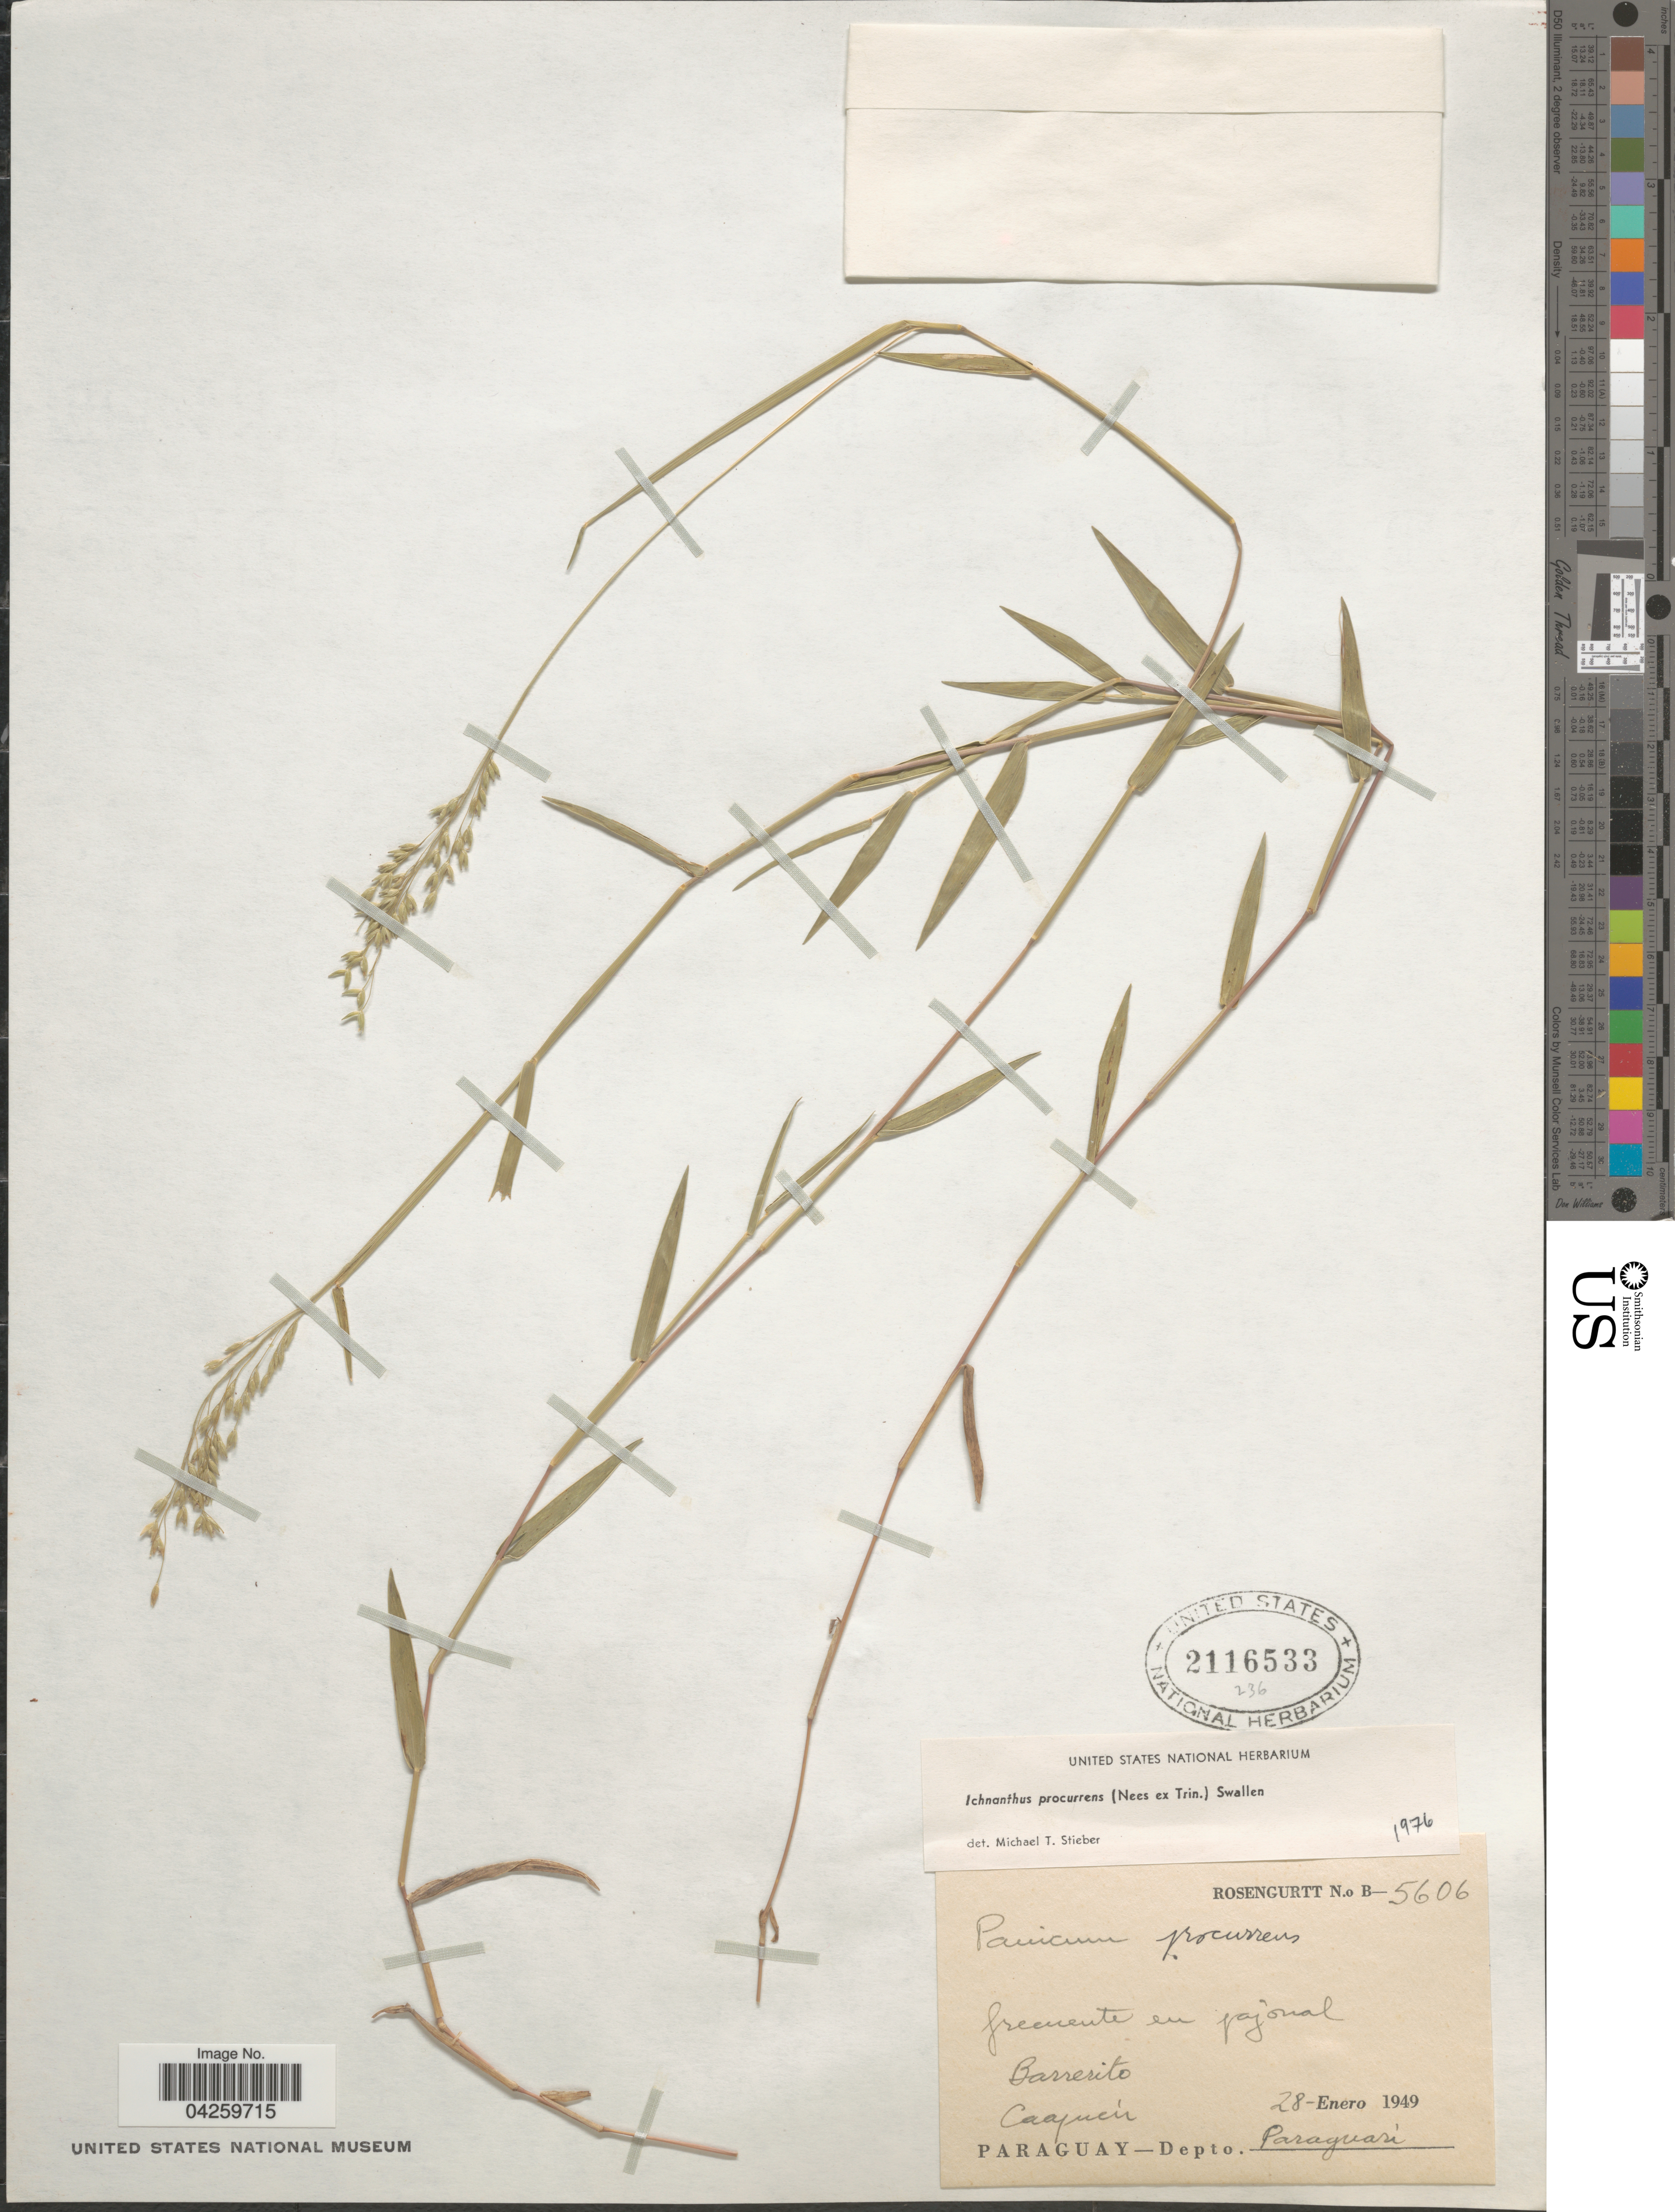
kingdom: Plantae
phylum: Tracheophyta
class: Liliopsida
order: Poales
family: Poaceae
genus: Ichnanthus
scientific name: Ichnanthus procurrens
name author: (Nees ex Trin.) Swallen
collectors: Rosengurtt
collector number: B-5606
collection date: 1949-01-28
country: Paraguay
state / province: Paraguari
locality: Barrerito. Caapucú. Depto. Paraguari.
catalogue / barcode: US 2116533